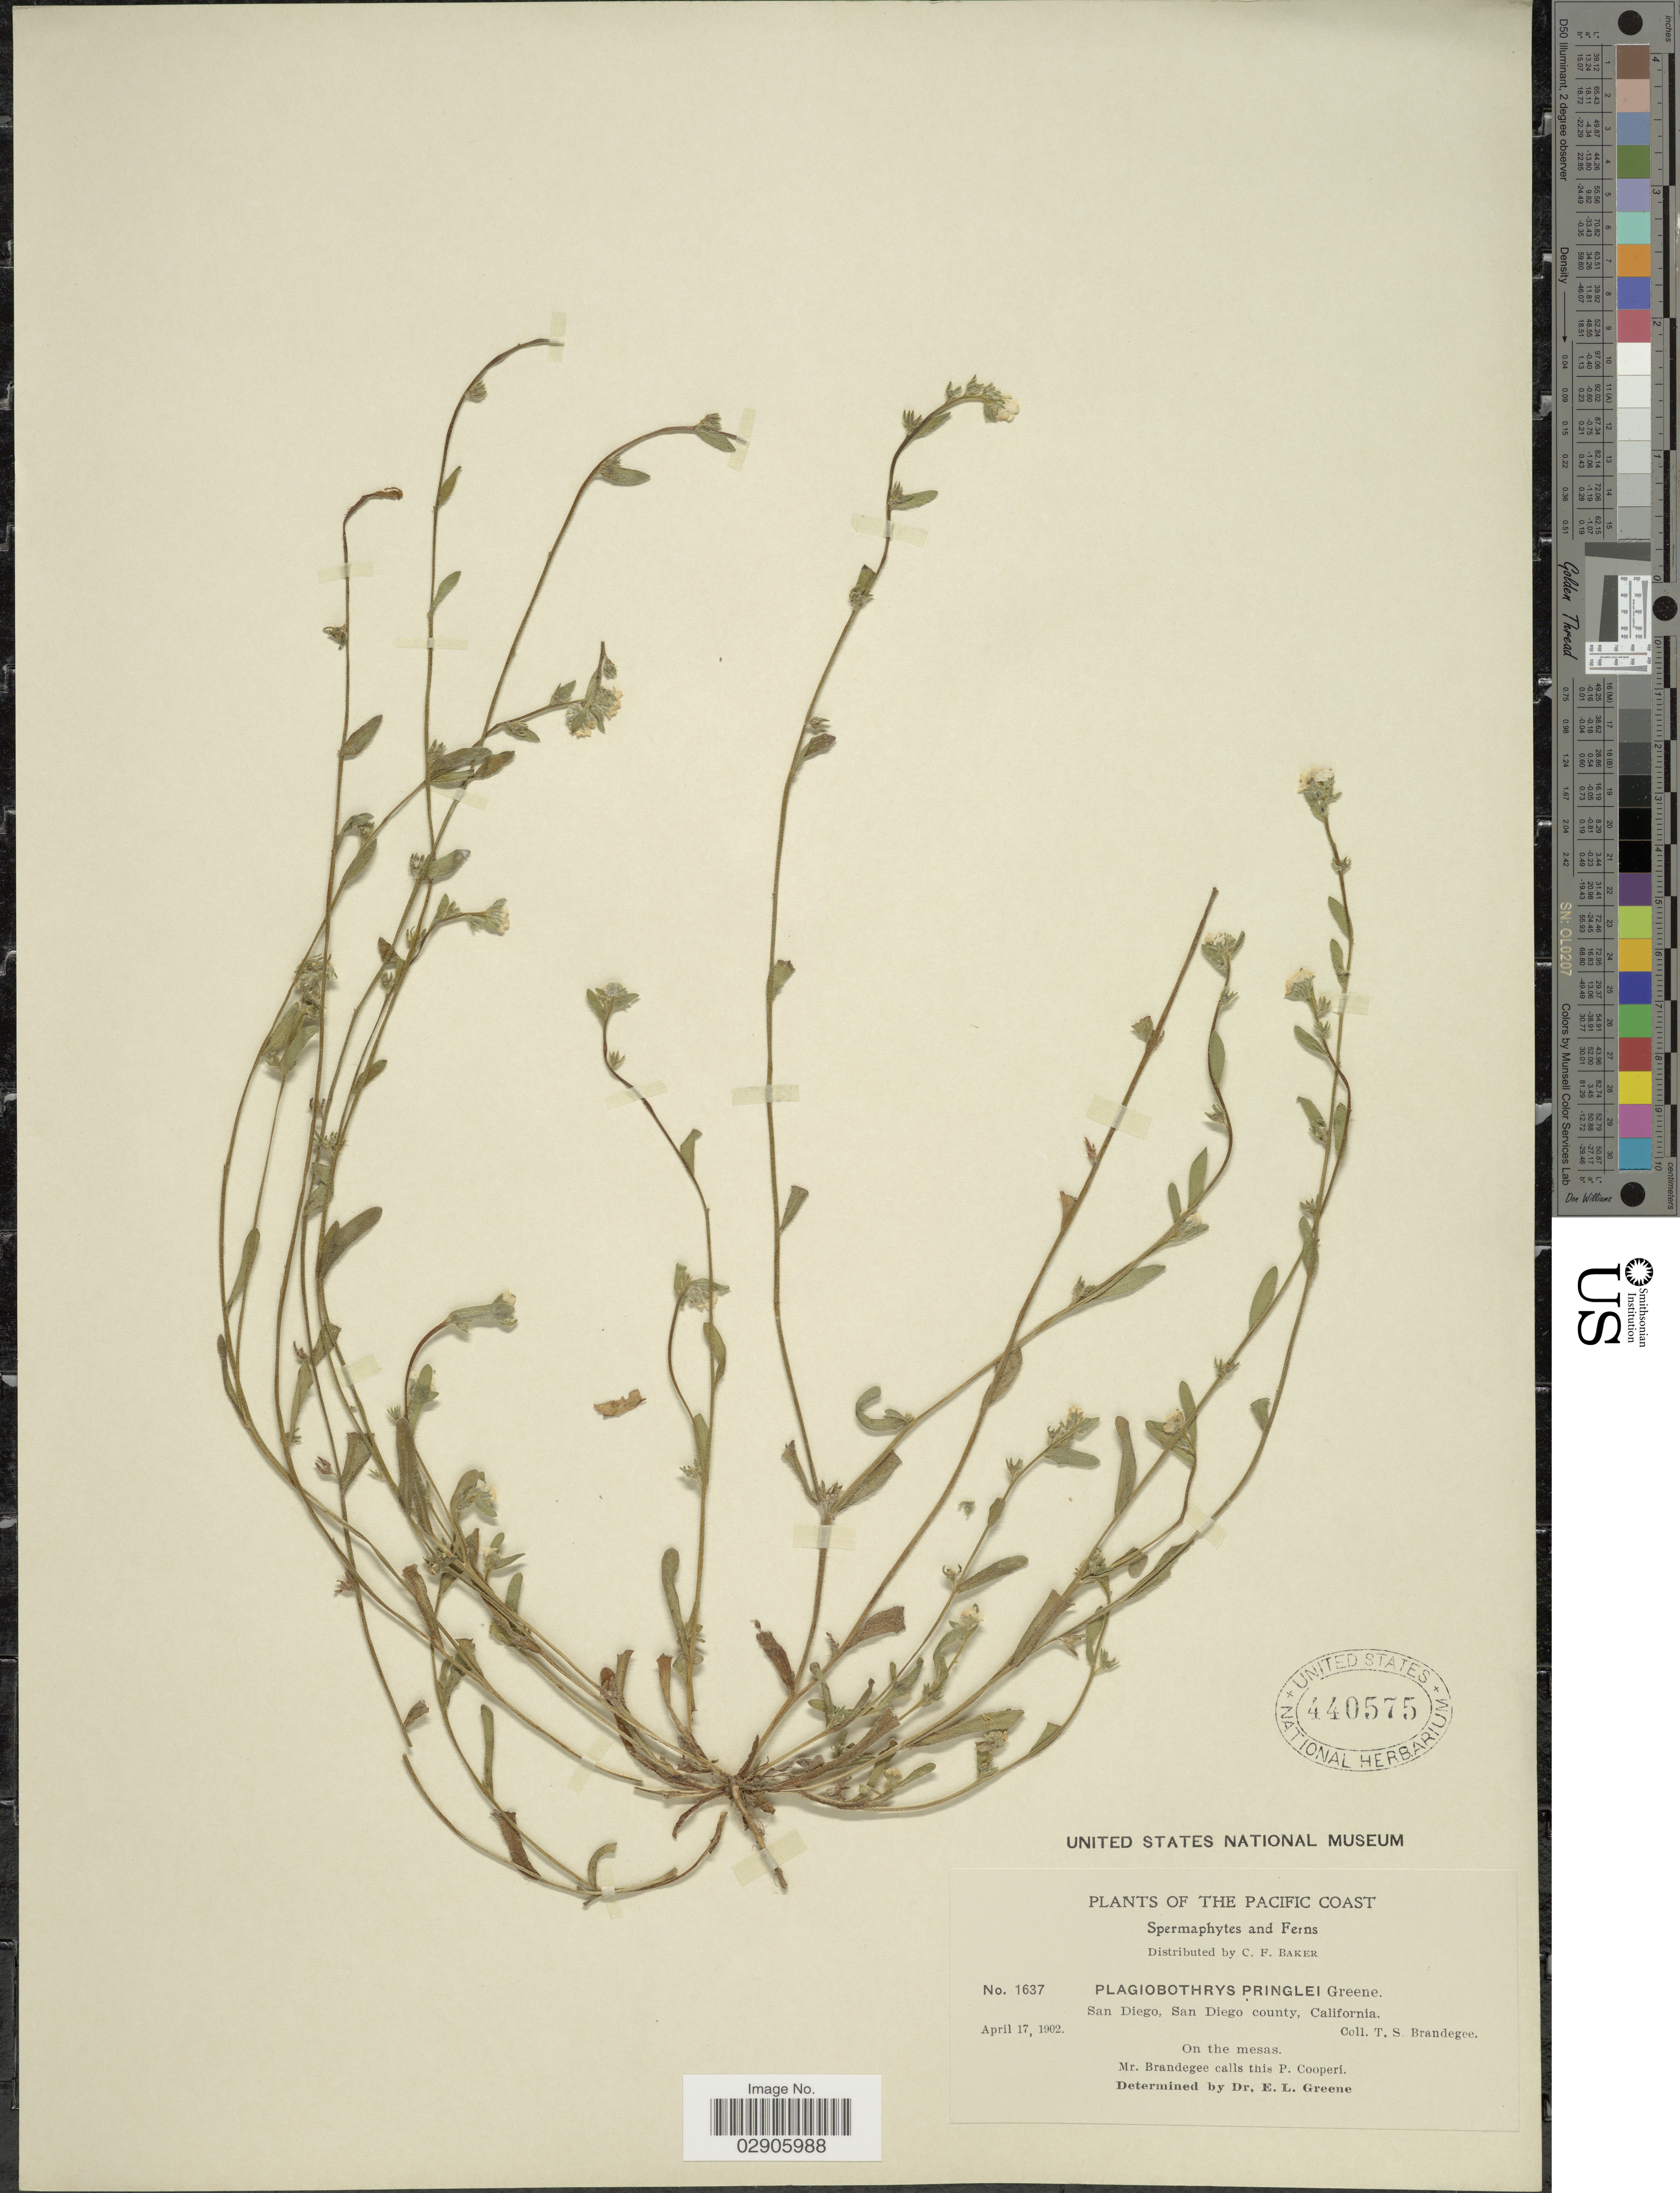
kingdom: Plantae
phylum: Tracheophyta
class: Magnoliopsida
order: Boraginales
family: Boraginaceae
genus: Plagiobothrys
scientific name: Plagiobothrys pringlei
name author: Greene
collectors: T. S. Brandegee (herbarium)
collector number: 1637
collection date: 1902-04-17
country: United States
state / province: California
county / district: San Diego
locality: San Diego, San Diego County, California, The Pacific Coast.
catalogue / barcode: US 440575